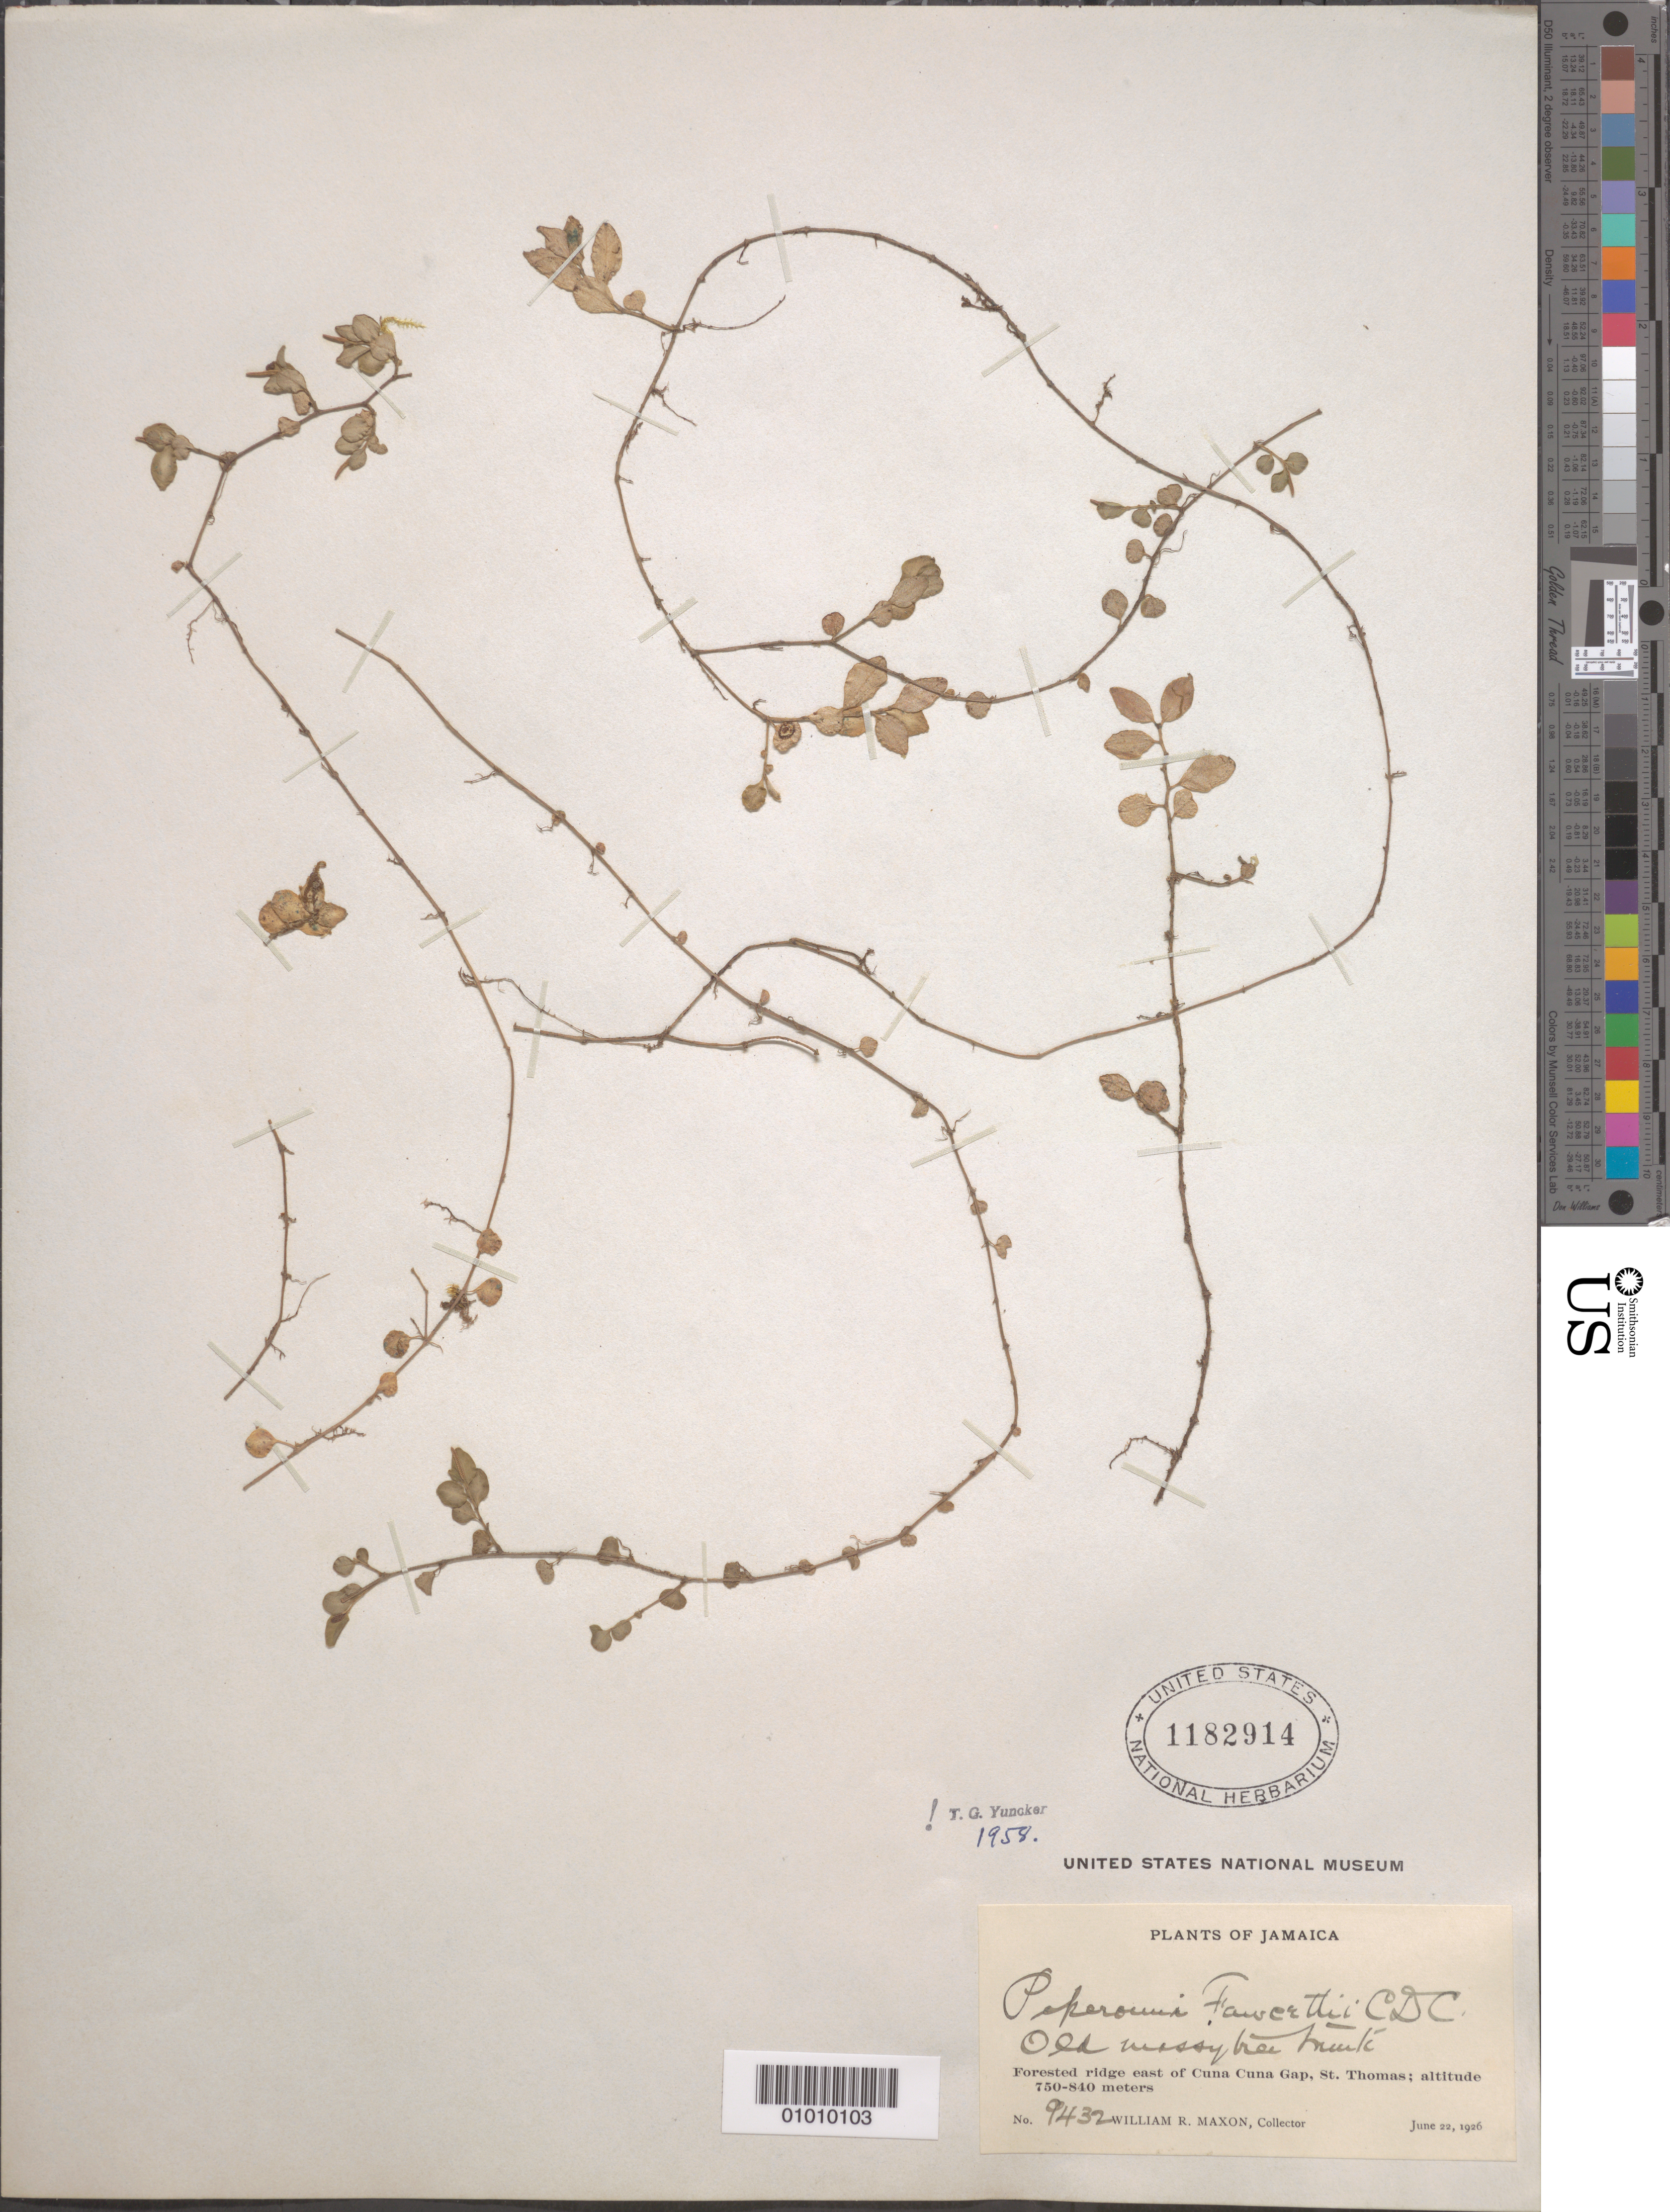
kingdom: Plantae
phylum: Tracheophyta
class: Magnoliopsida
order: Piperales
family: Piperaceae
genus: Peperomia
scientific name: Peperomia fawcettii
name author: C. DC.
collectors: W. R. Maxon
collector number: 9432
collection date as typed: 22 Jun 1926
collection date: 1926-06-22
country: Jamaica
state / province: Saint Thomas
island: Jamaica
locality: Old mossy tree trunk. Forested ridge E of Cuna Cuna Gap.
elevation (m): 750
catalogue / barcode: US 1182914